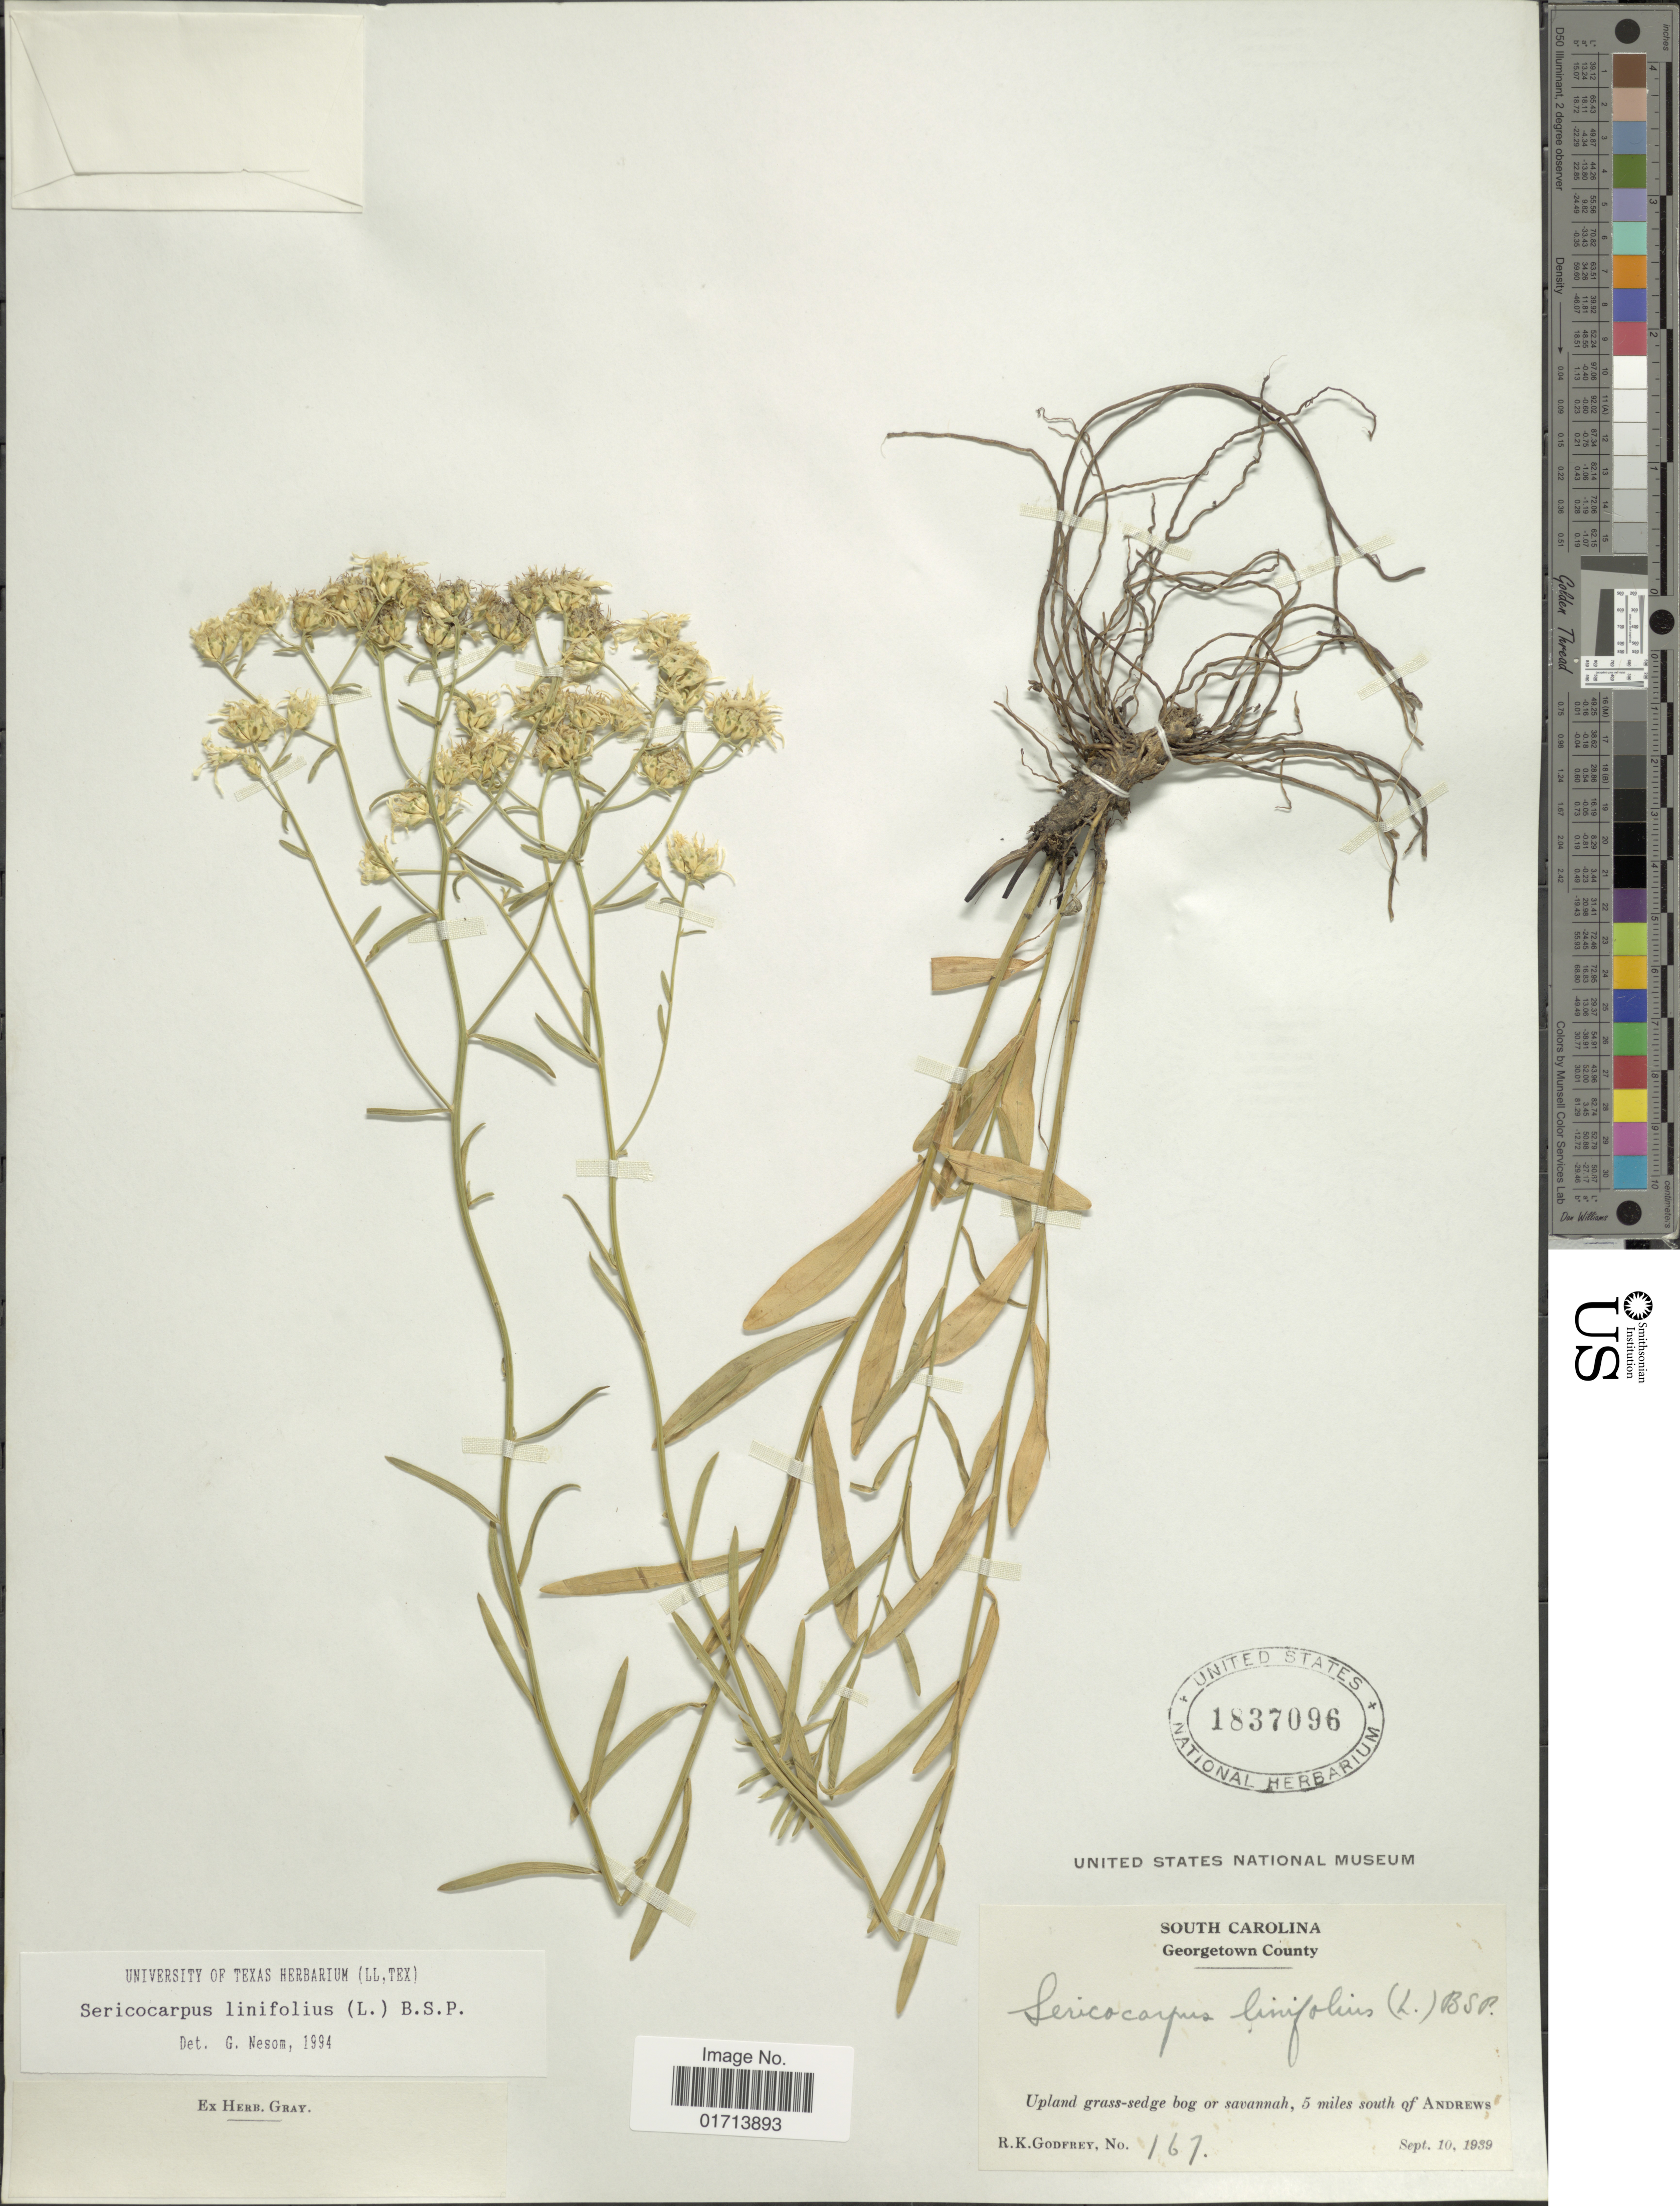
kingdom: Plantae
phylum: Tracheophyta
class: Magnoliopsida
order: Asterales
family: Asteraceae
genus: Sericocarpus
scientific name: Sericocarpus linifolius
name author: (L.) Britton, Stearns & Poggenb.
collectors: R. K. Godfrey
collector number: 167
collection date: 1939-09-10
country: United States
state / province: South Carolina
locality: Georgetown County, 5 miles south of Andrews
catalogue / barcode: US 1837096